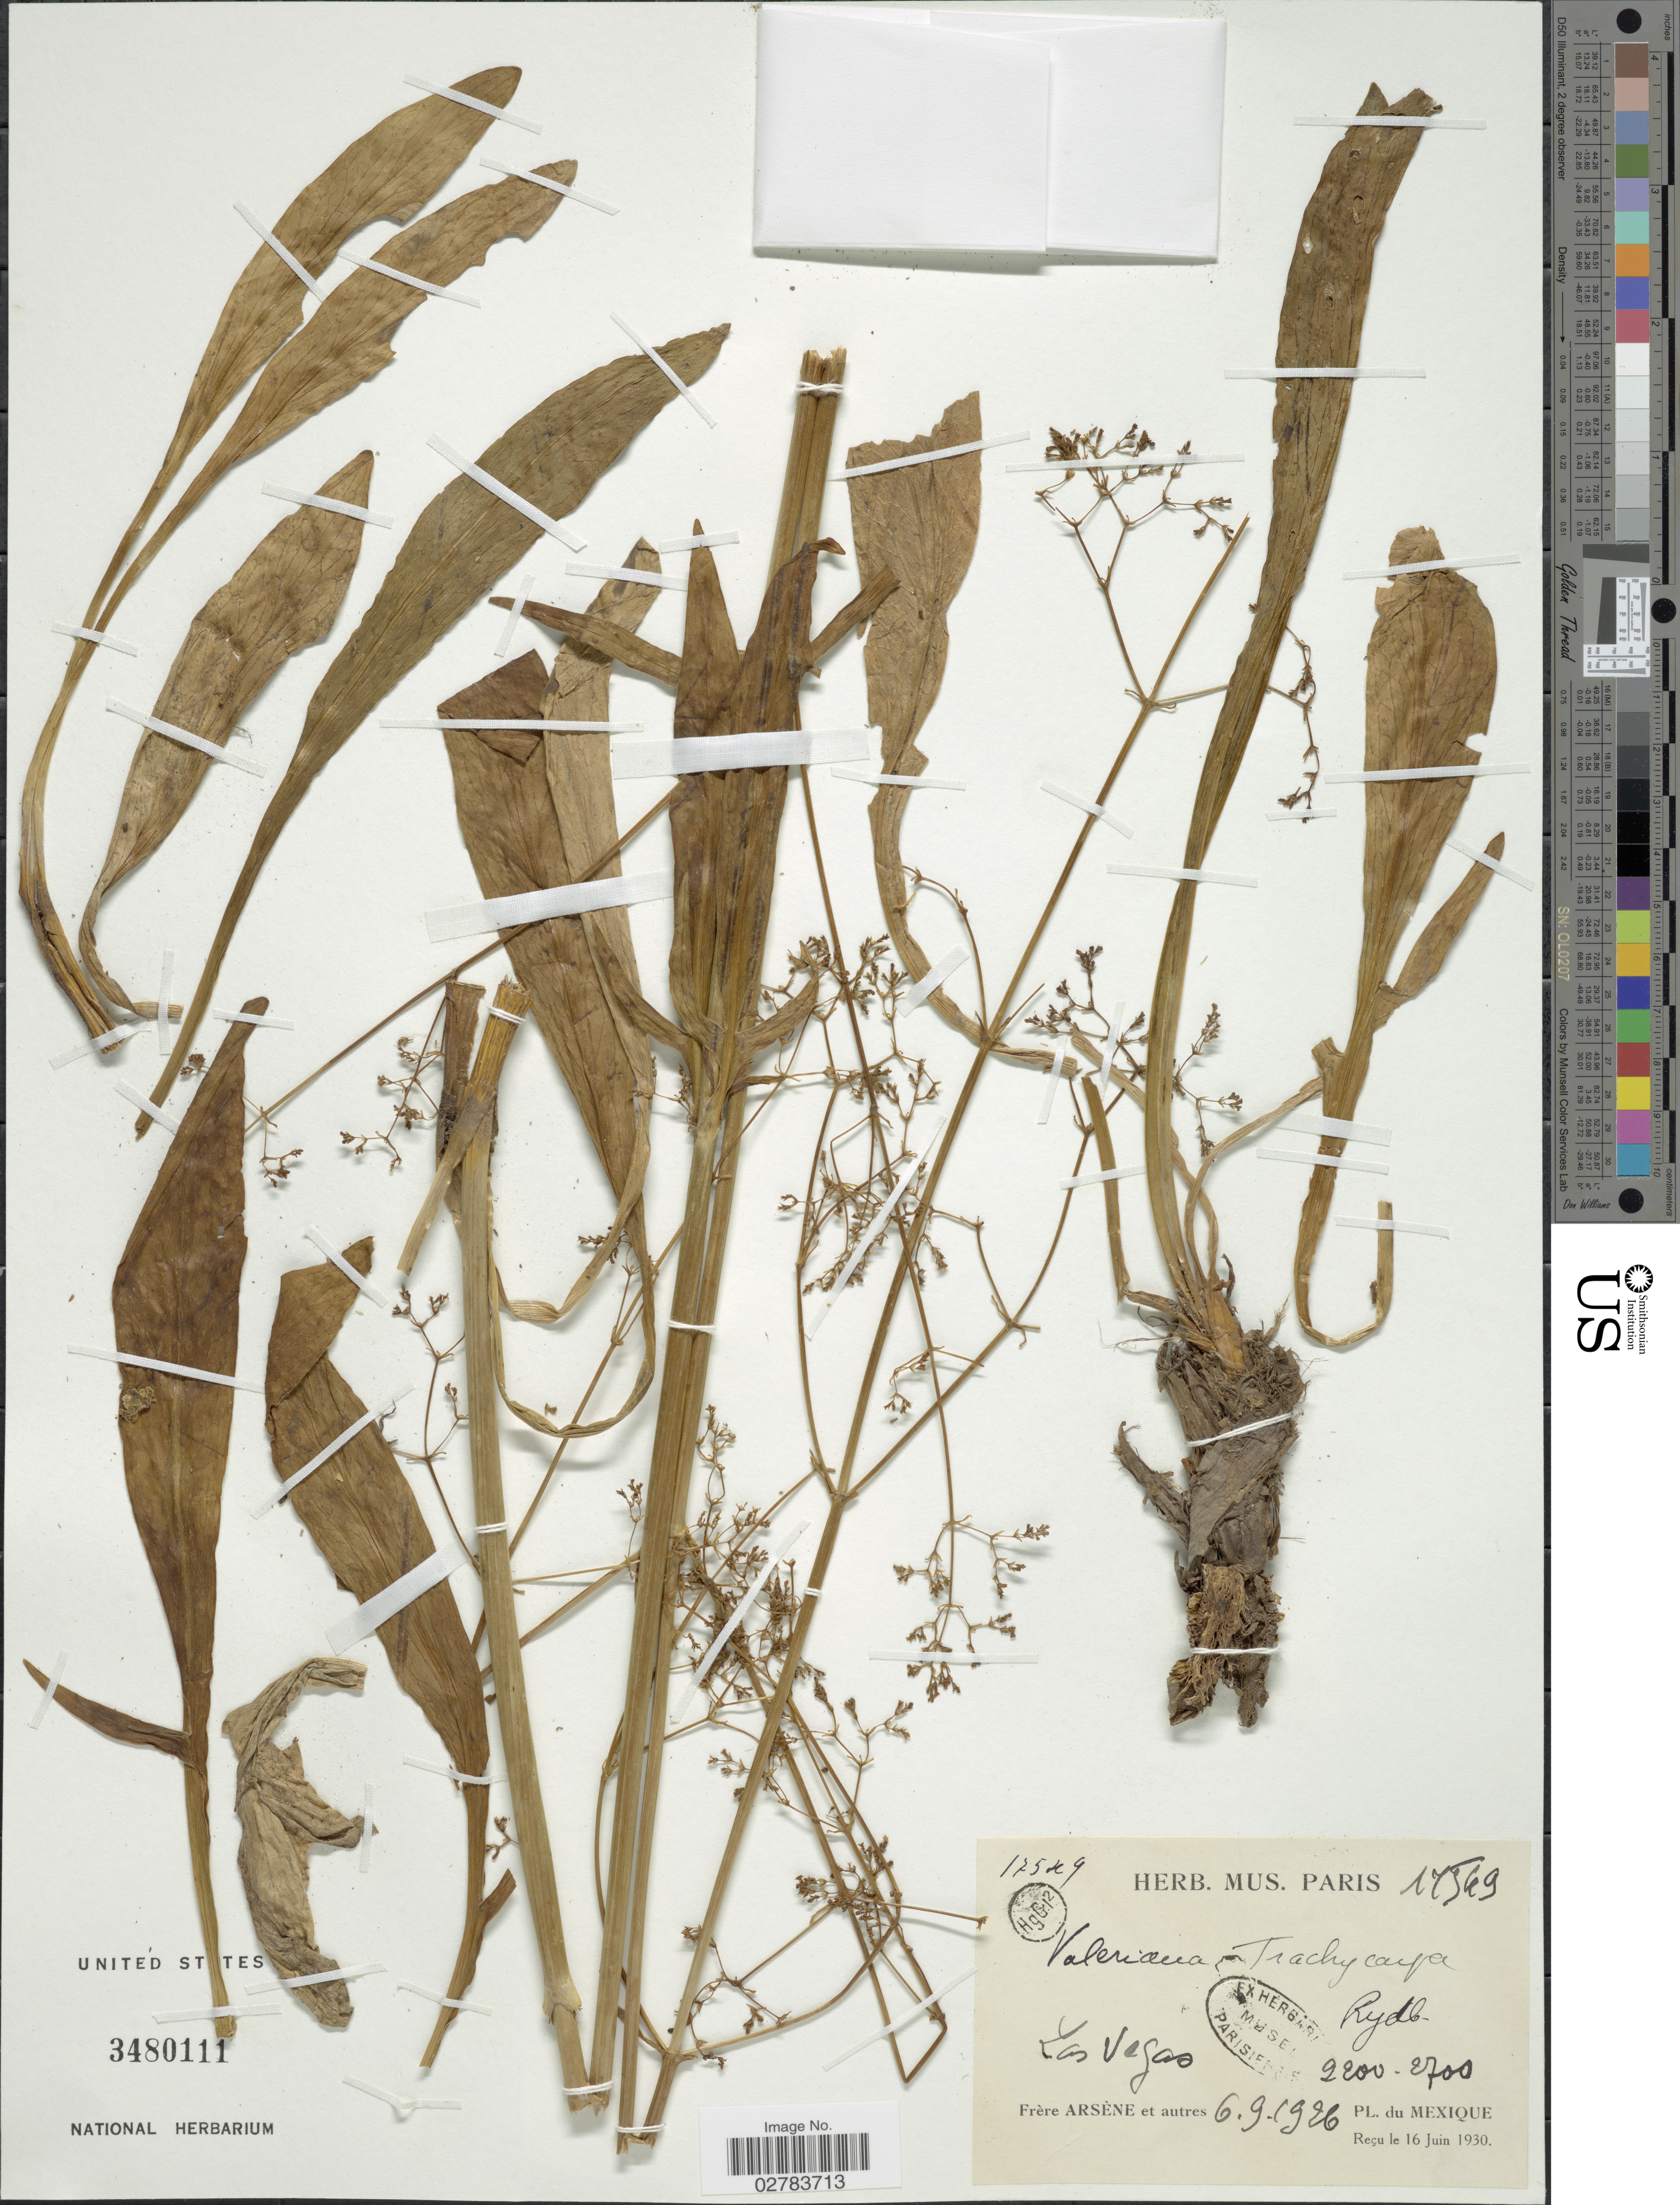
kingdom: Plantae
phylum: Tracheophyta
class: Magnoliopsida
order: Dipsacales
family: Caprifoliaceae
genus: Valeriana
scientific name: Valeriana edulis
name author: Nutt.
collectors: F. Hyacinth & et al.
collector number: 17549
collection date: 1926-09-06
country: Mexico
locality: Las Vegas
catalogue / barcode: US 3480111